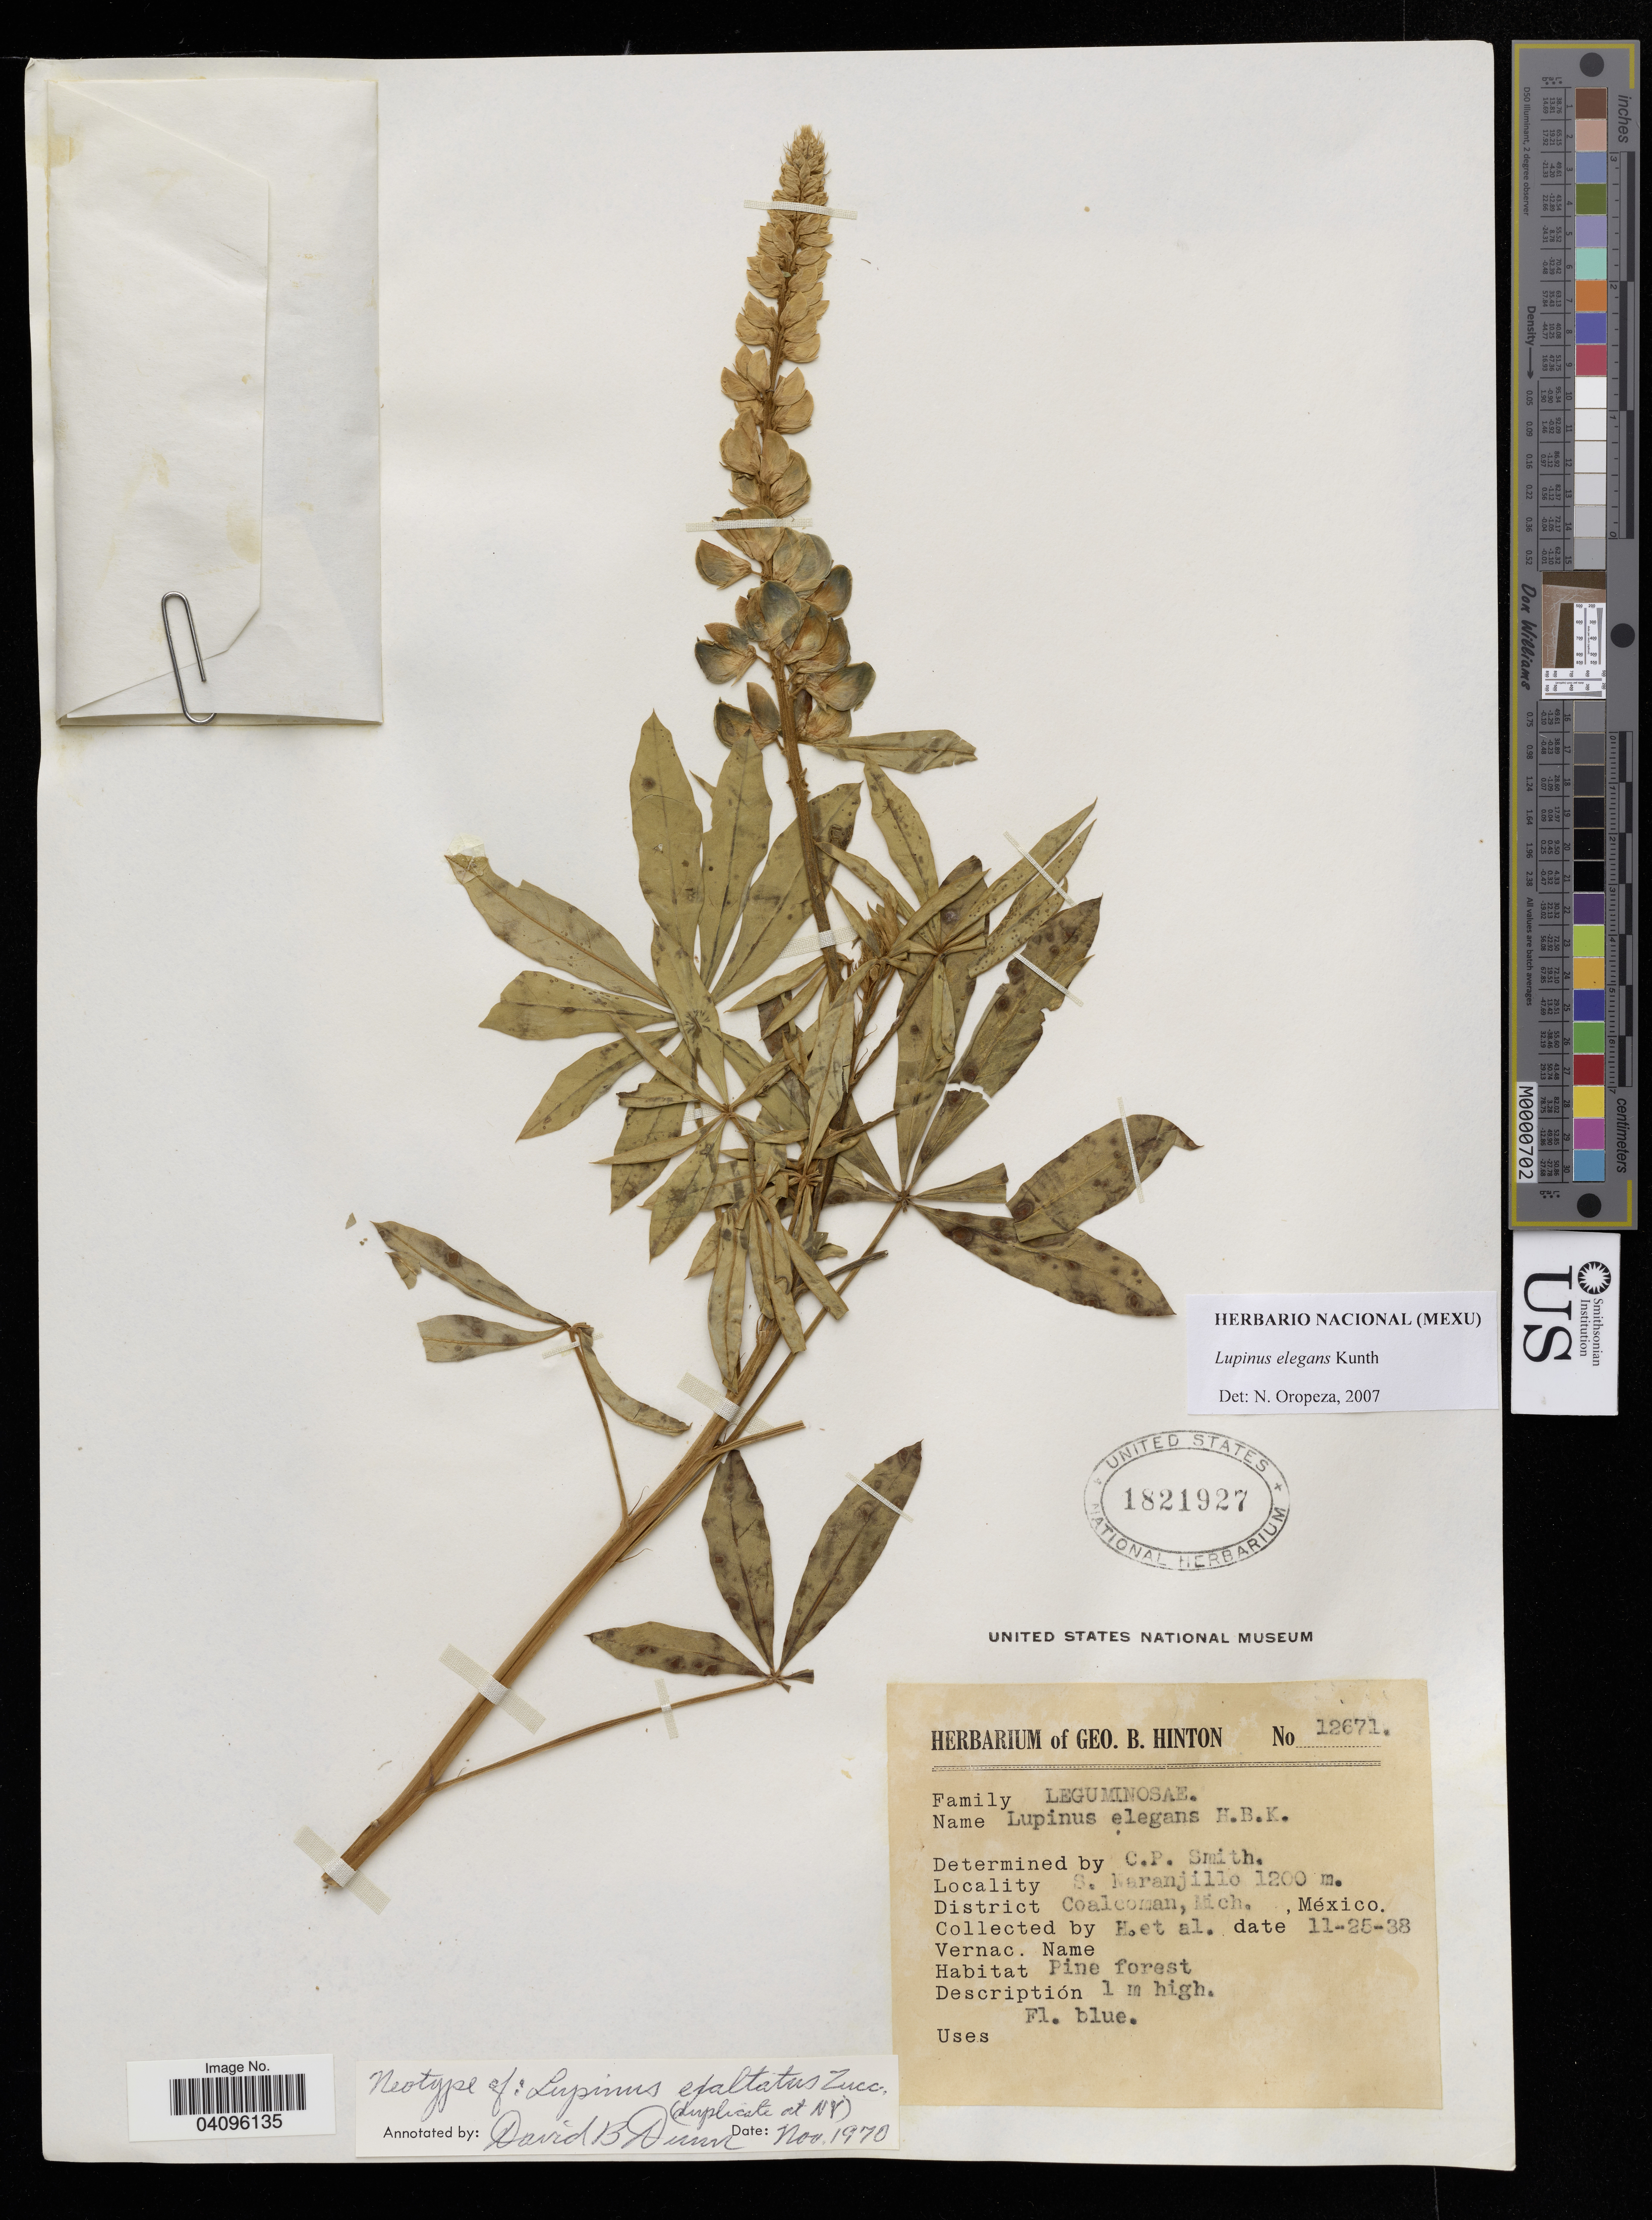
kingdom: Plantae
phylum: Tracheophyta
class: Magnoliopsida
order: Fabales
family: Fabaceae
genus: Lupinus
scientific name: Lupinus elegans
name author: Kunth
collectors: G. B. Hinton & et al.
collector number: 12671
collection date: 1938-11-25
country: Mexico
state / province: Michoacán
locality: S. Naranjillo, Coalcoman.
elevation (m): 1200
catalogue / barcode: US 1821927